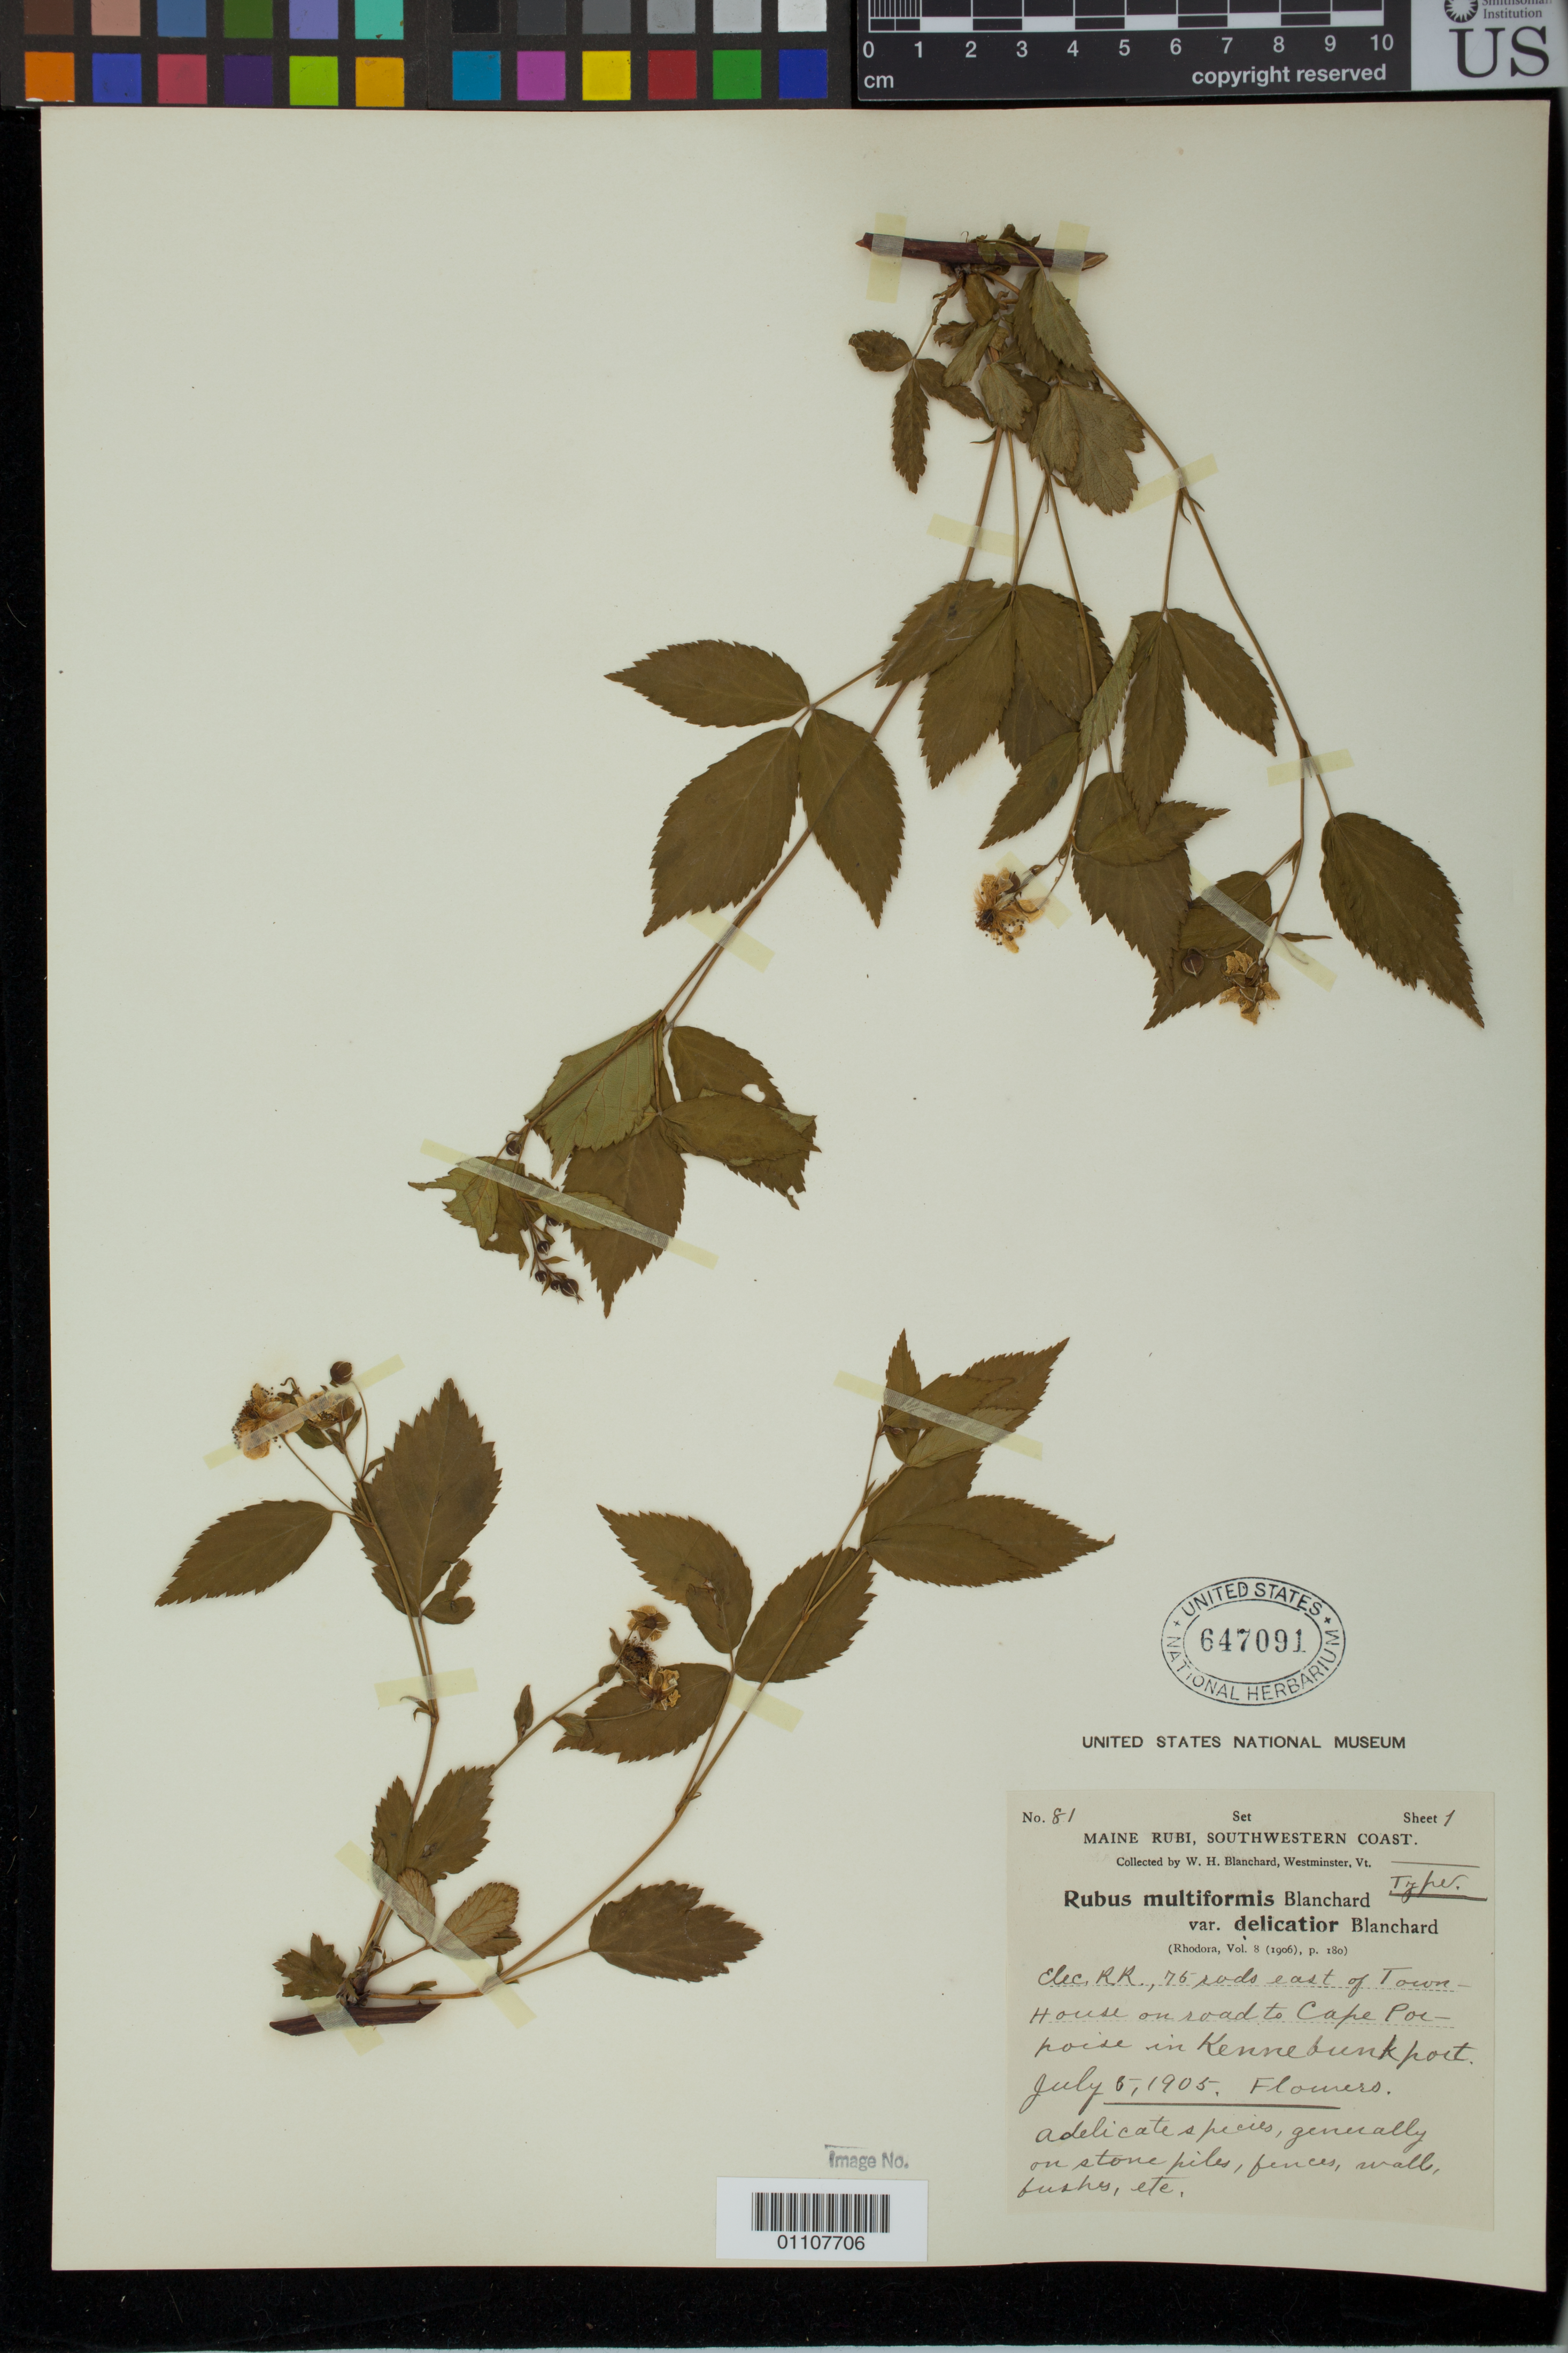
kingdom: Plantae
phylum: Tracheophyta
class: Magnoliopsida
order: Rosales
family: Rosaceae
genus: Rubus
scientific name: Rubus multiformis var. delicatior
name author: Blanch.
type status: Syntype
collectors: W. H. Blanchard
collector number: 81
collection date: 1905-07-05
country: United States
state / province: Maine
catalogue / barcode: US 647091